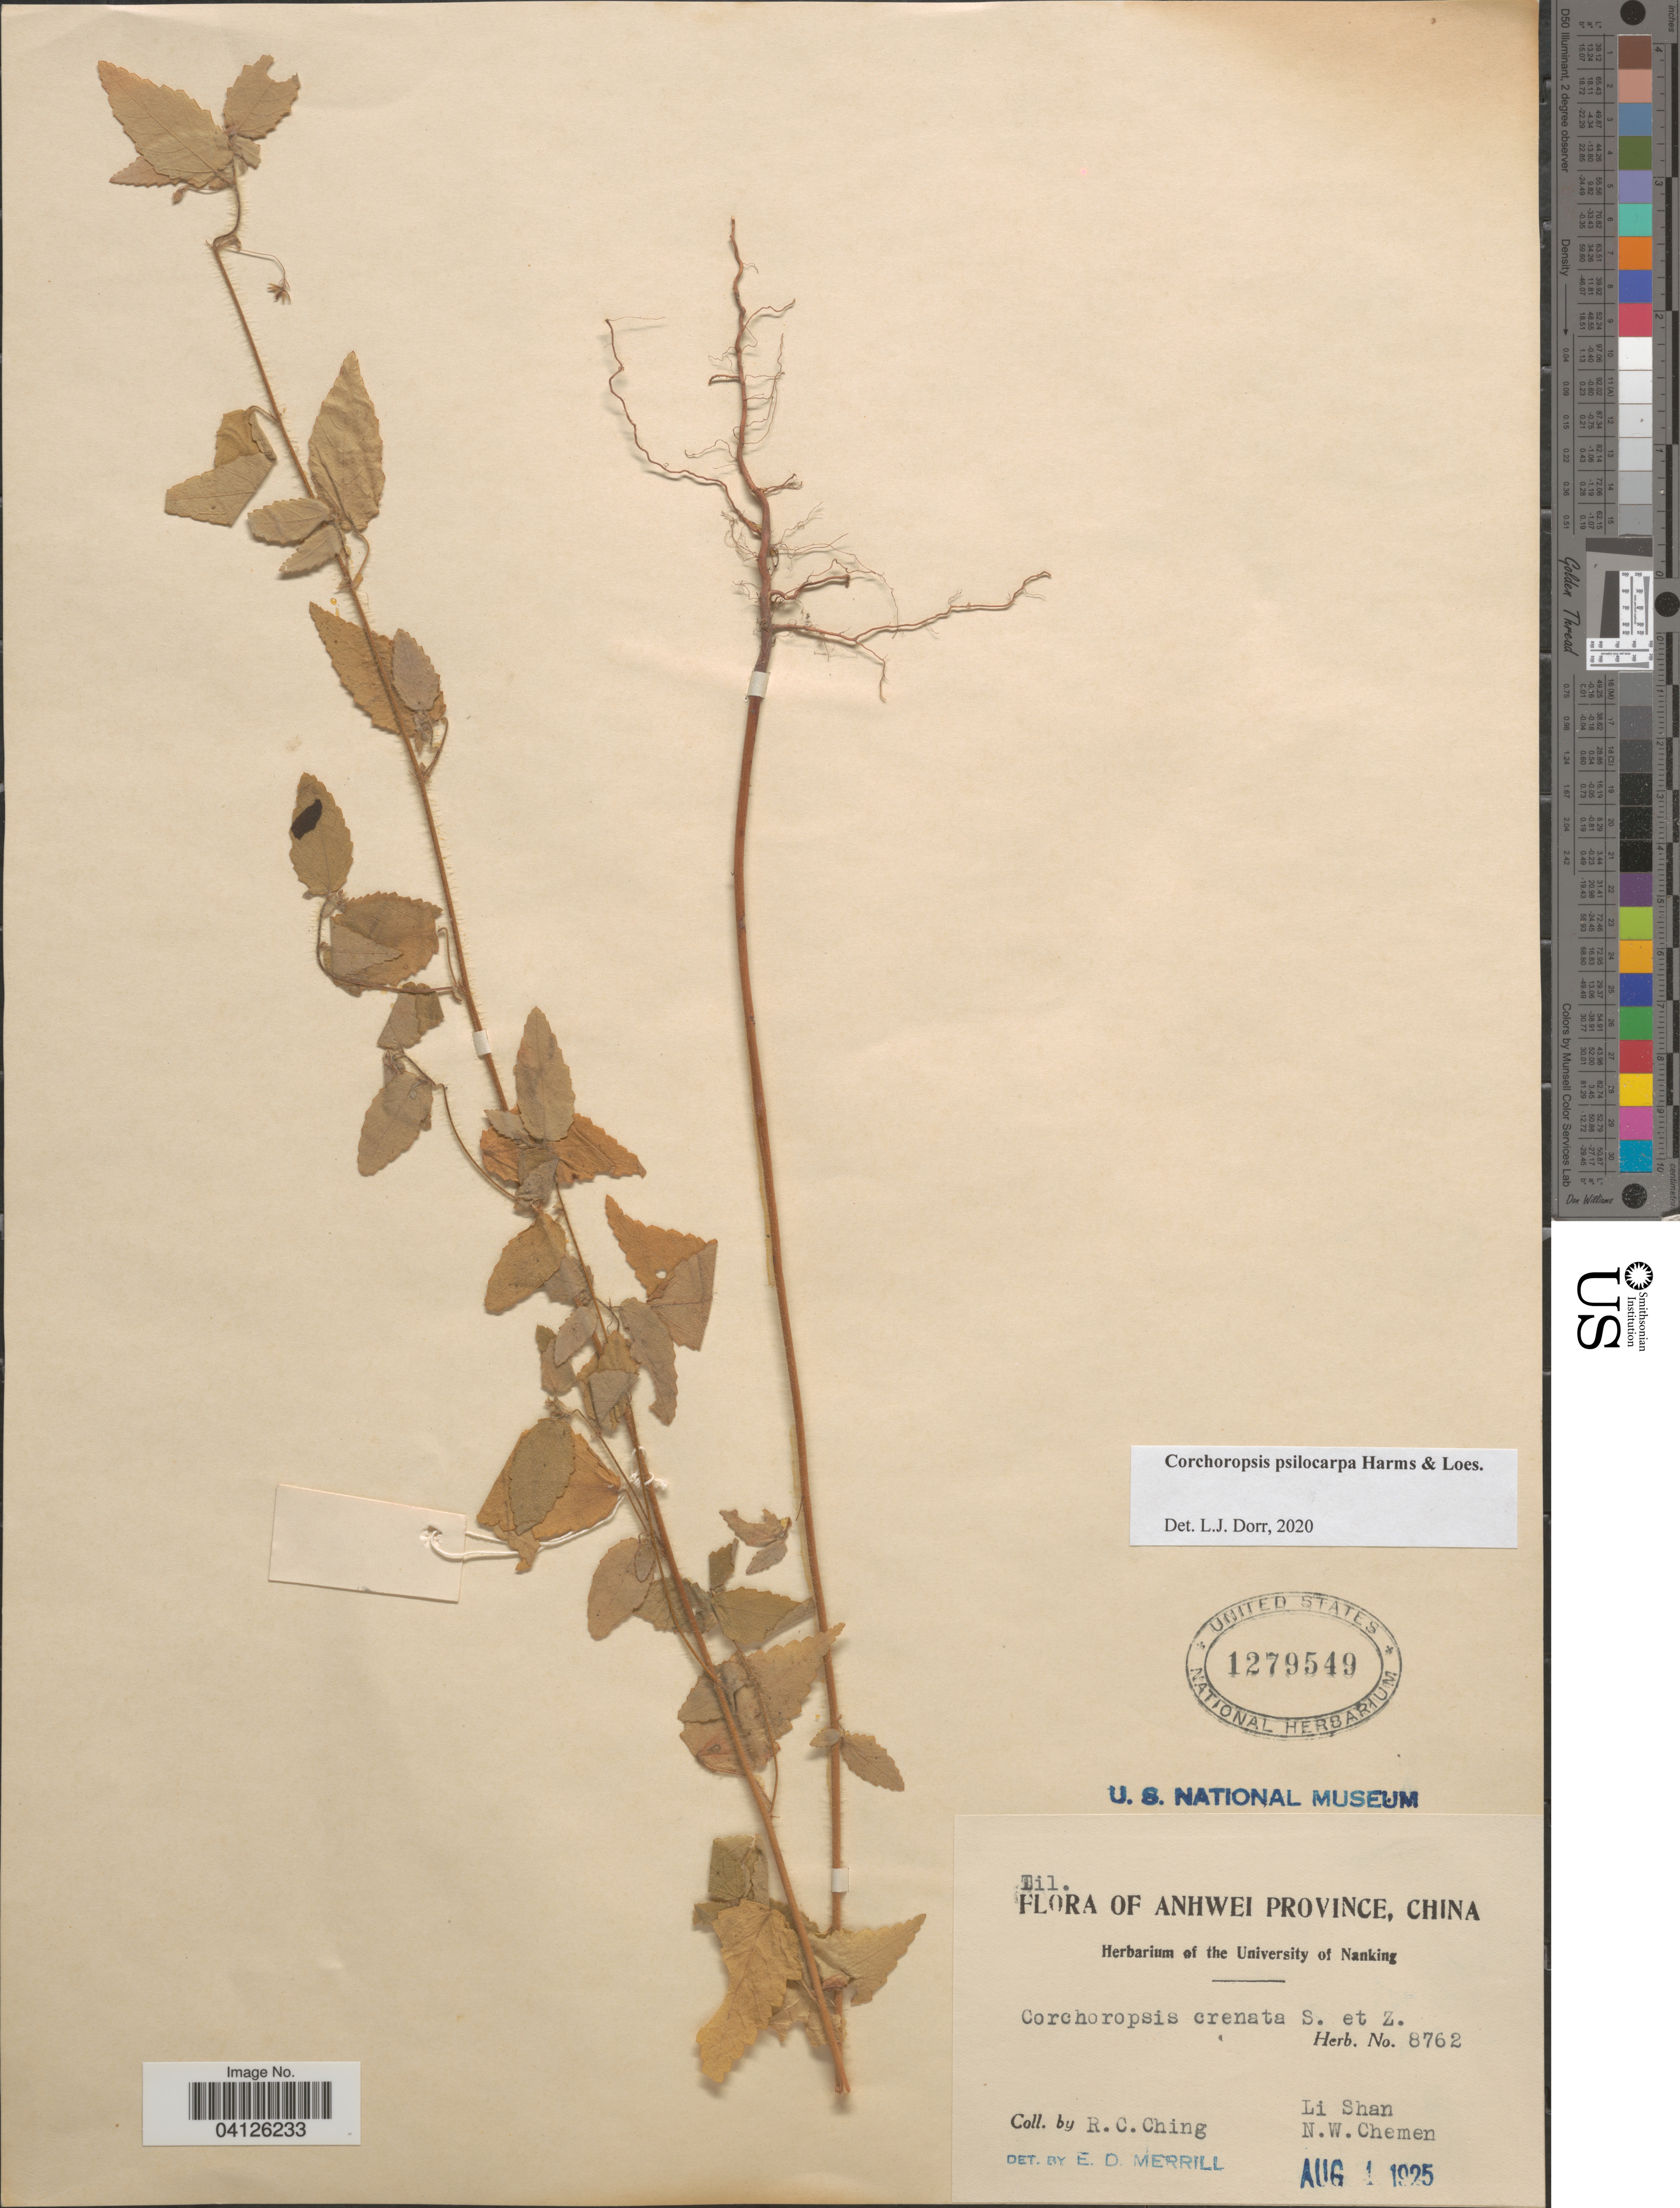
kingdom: Plantae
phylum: Tracheophyta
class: Magnoliopsida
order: Malvales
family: Malvaceae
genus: Corchoropsis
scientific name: Corchoropsis psilocarpa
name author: Harms & Loes.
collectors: R. C. Ching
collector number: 8762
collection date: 1925-08-01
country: China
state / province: Anhui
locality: Anhwei Province. Li Shan. N.W. Chemen.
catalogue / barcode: US 1279549